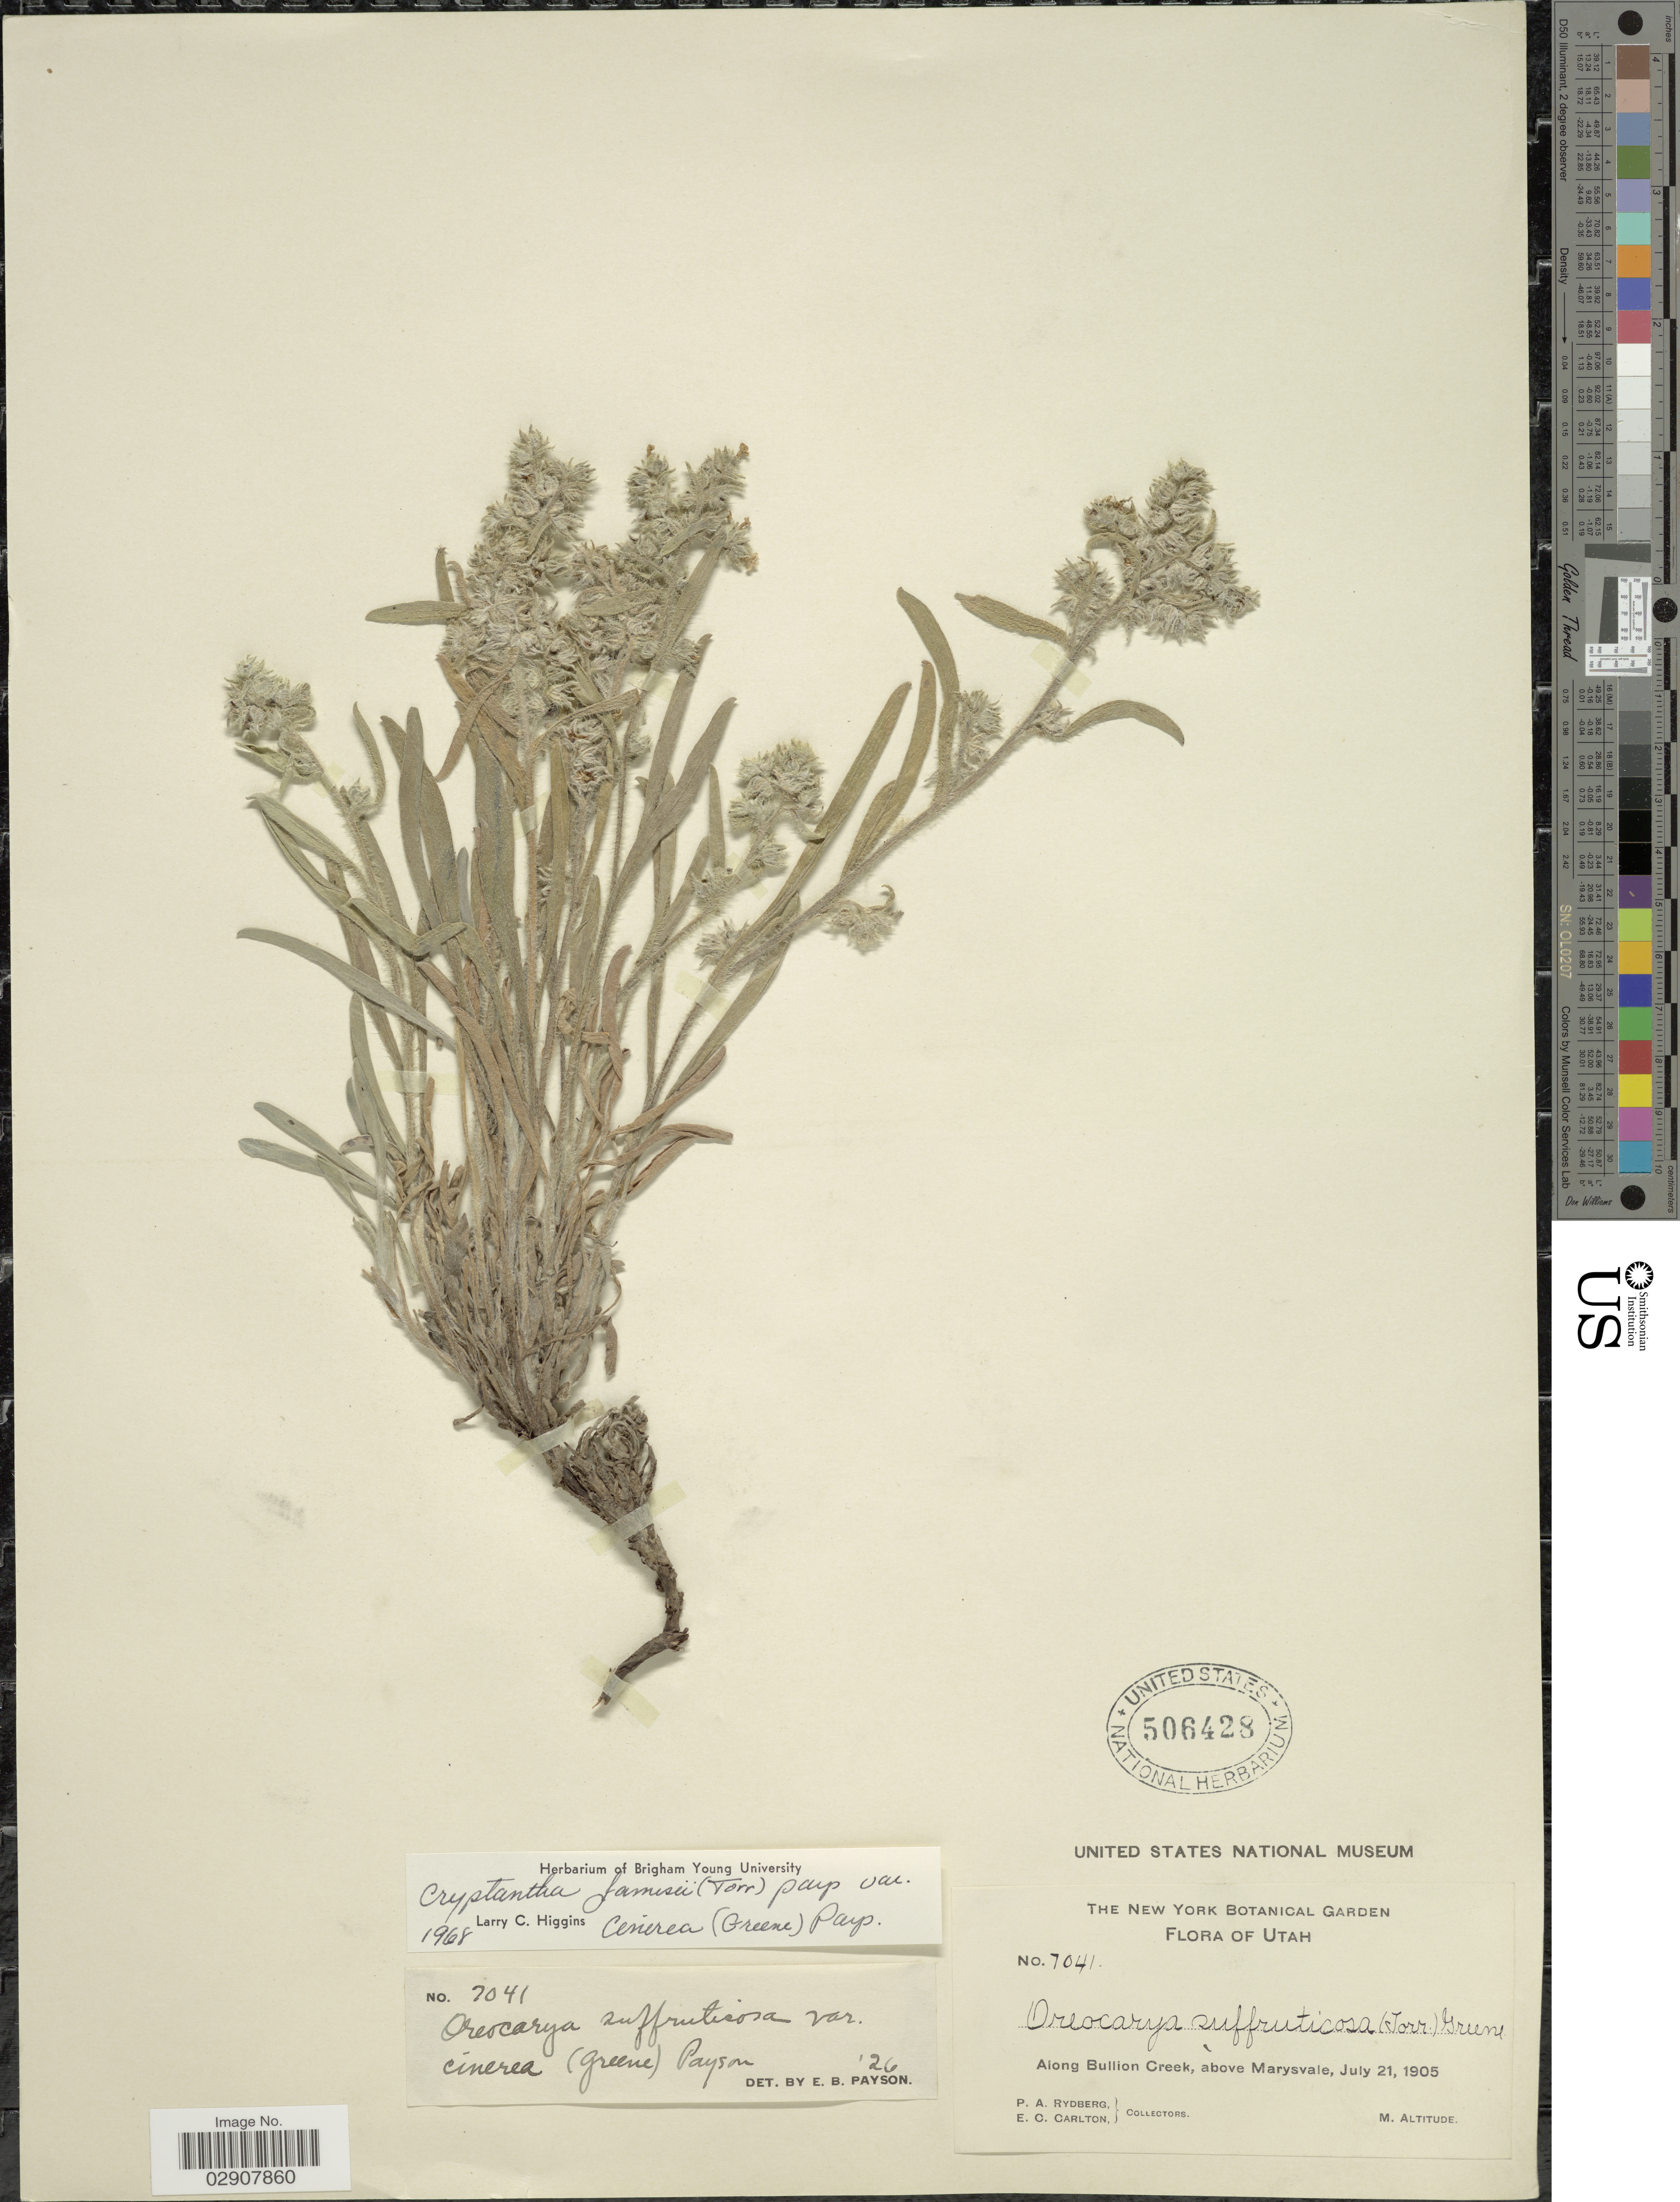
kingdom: Plantae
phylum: Tracheophyta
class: Magnoliopsida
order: Boraginales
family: Boraginaceae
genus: Cryptantha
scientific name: Cryptantha jamesii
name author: (Torr.) Payson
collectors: P. A. Rydberg & E. Carlton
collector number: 7041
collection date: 1905-07-21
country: United States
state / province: Utah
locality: Along Bullion Creek, above Marysvale. Utah.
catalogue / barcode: US 506428